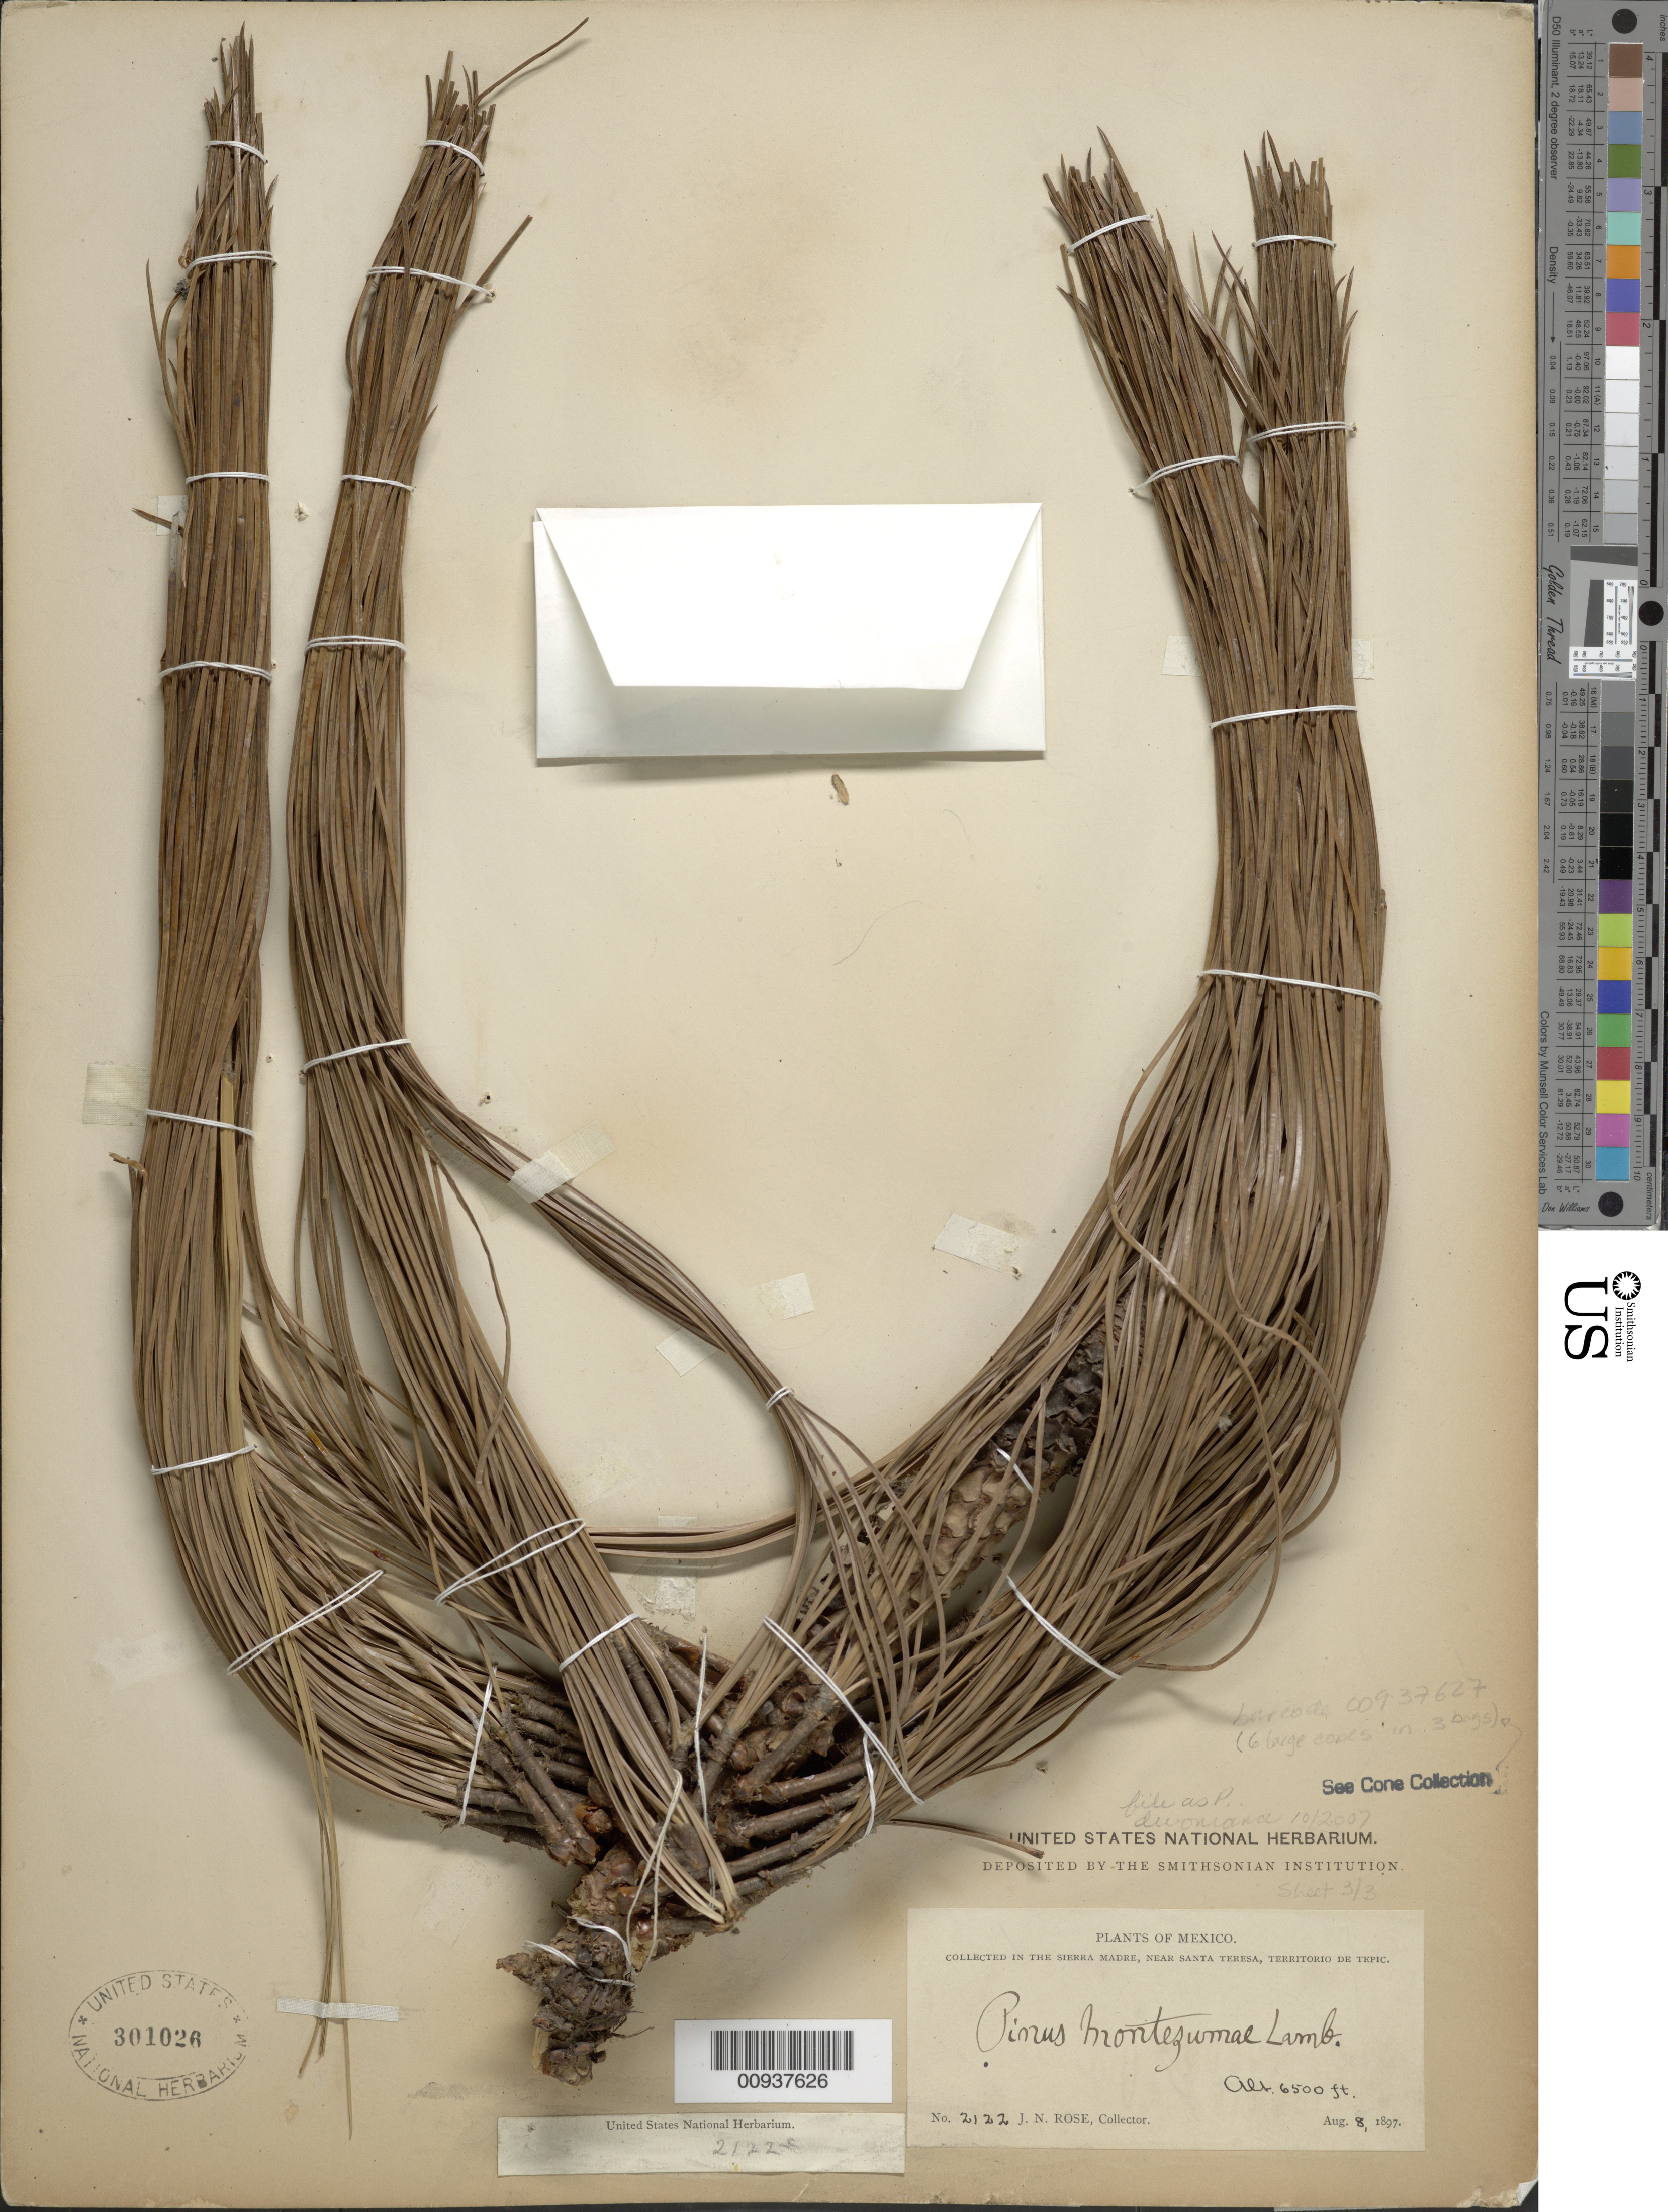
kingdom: Plantae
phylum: Tracheophyta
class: Pinopsida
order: Pinales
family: Pinaceae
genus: Pinus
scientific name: Pinus devoniana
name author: Lindl.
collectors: J. N. Rose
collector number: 2122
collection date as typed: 08 Aug 1897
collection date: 1897-08-08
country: Mexico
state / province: Nayarit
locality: Sierra Madre, near Santa Teresa, Territorio de Tepic.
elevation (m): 1981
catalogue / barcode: US 301026